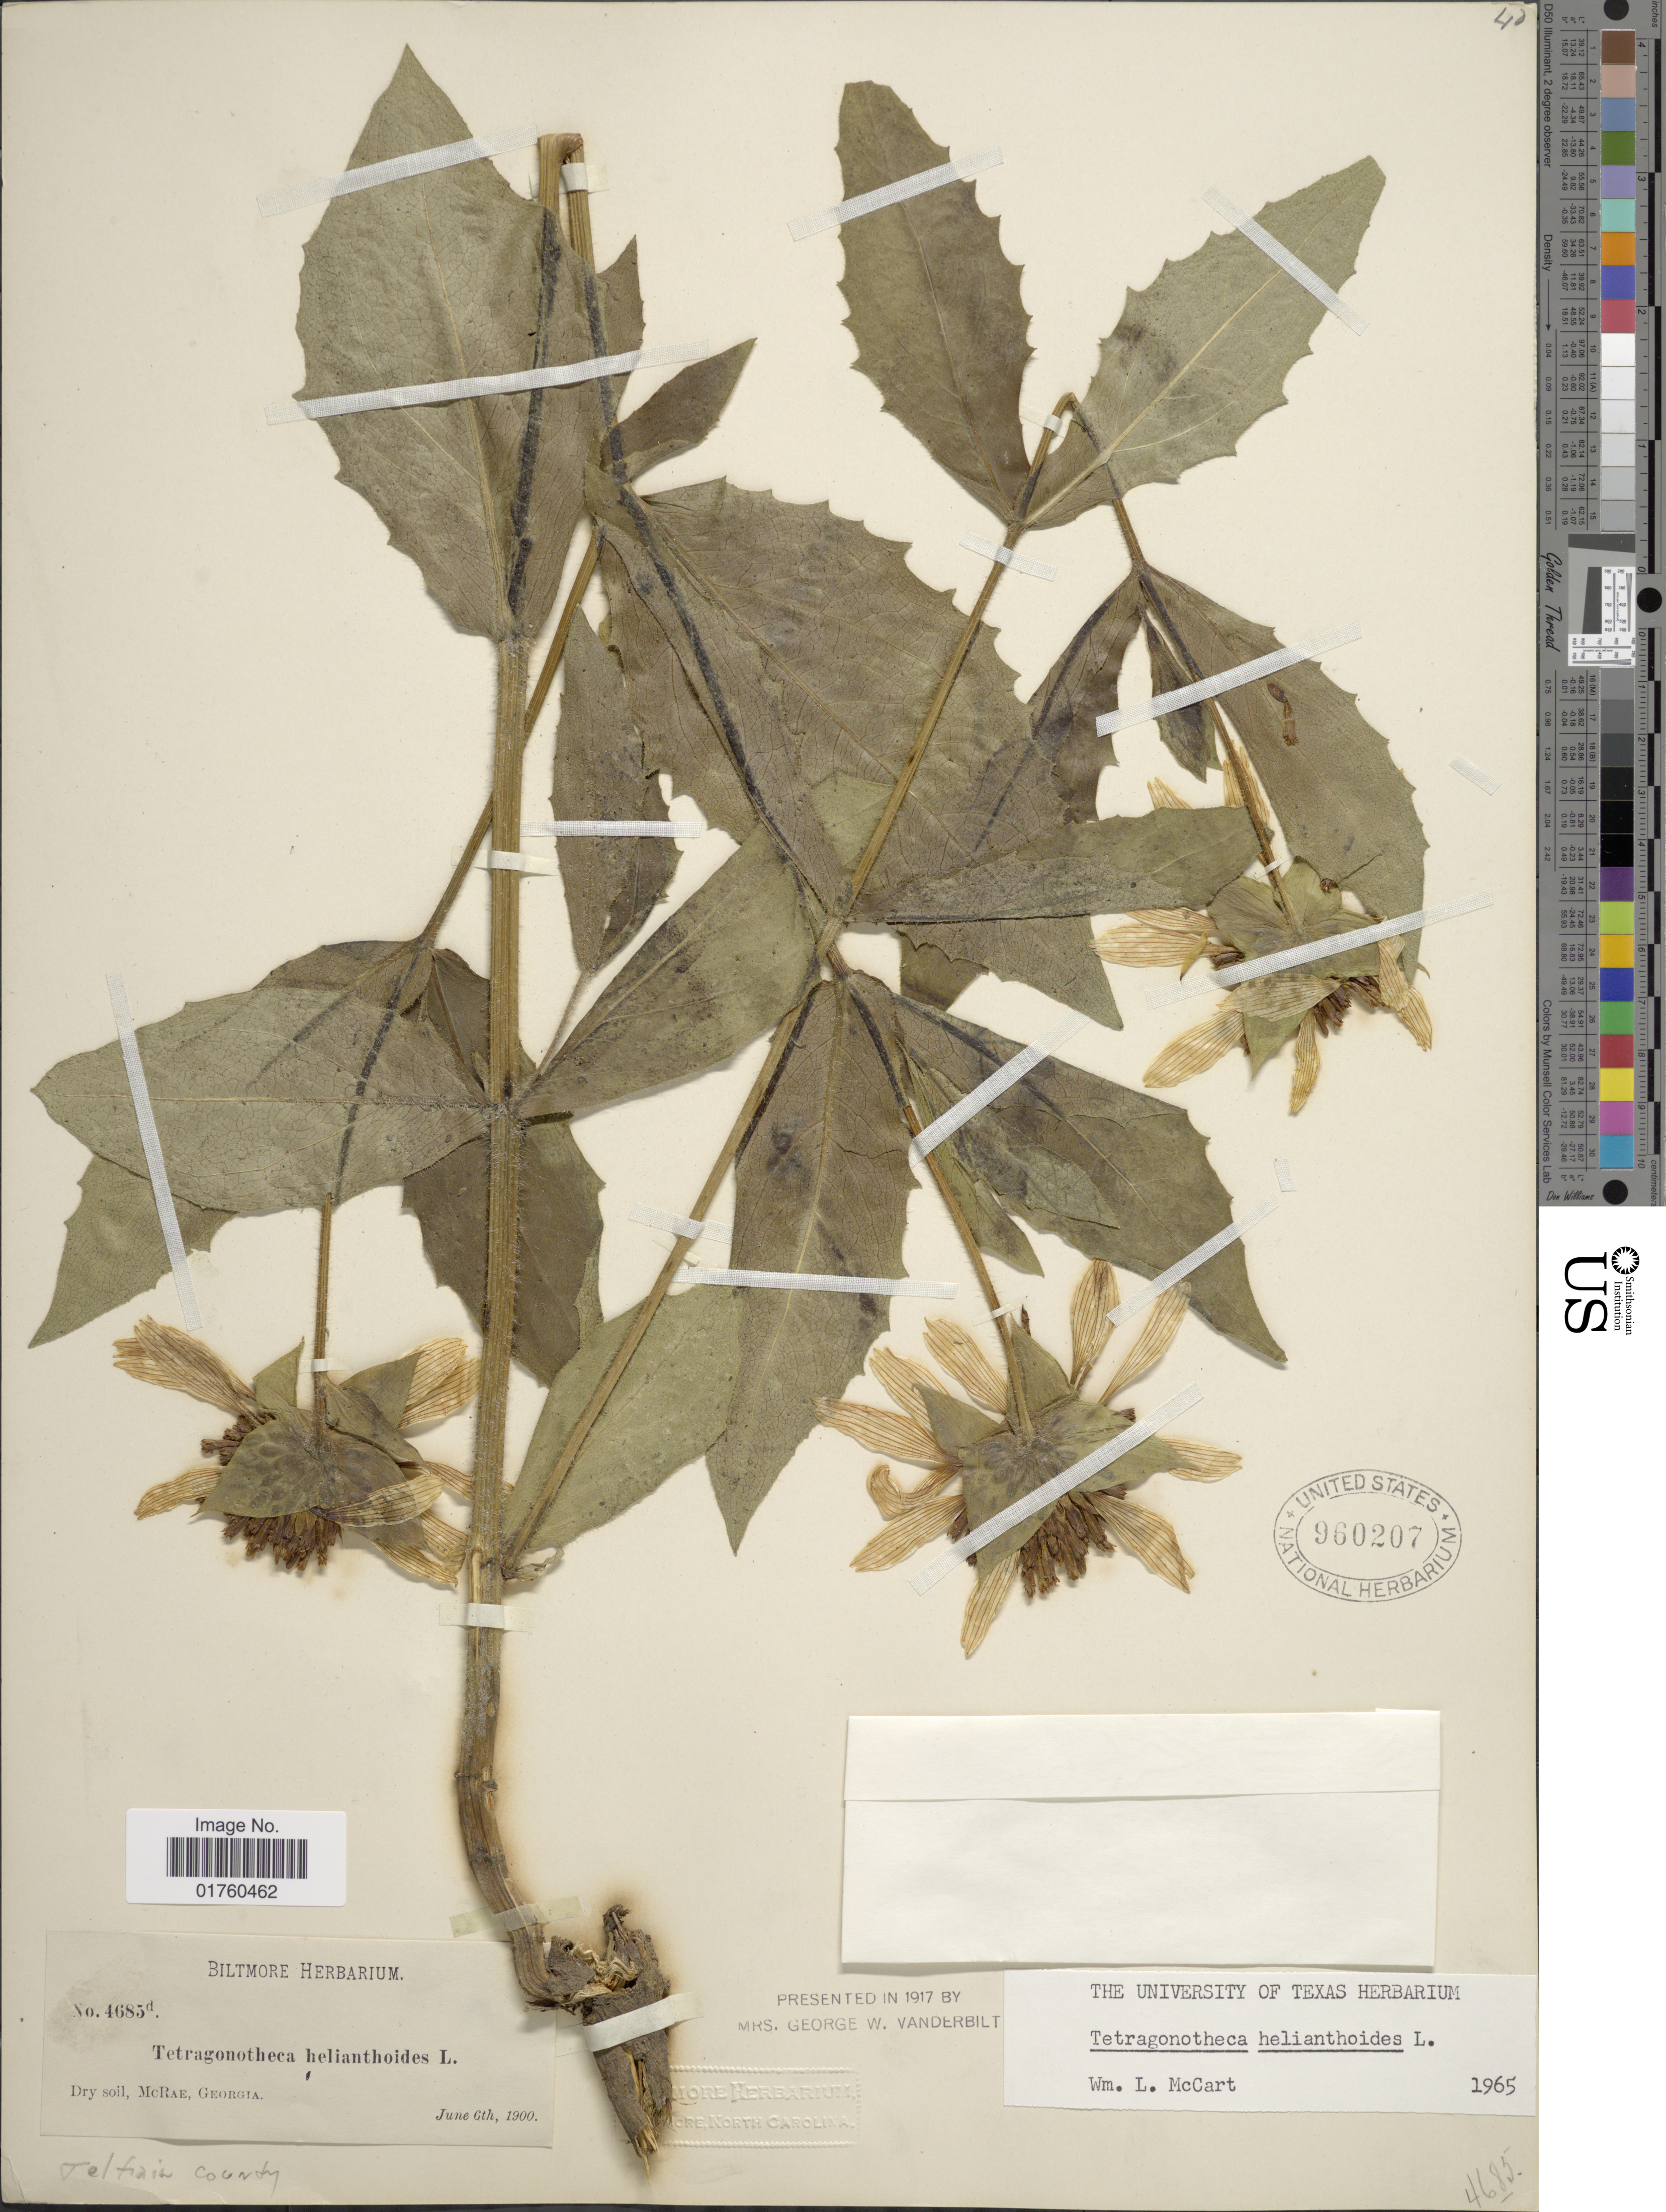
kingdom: Plantae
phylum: Tracheophyta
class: Magnoliopsida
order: Asterales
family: Asteraceae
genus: Tetragonotheca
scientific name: Tetragonotheca helianthoides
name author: L.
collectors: ex herb. Biltmore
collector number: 4685d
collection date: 1900-06-06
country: United States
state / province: Georgia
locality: McRae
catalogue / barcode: US 960207